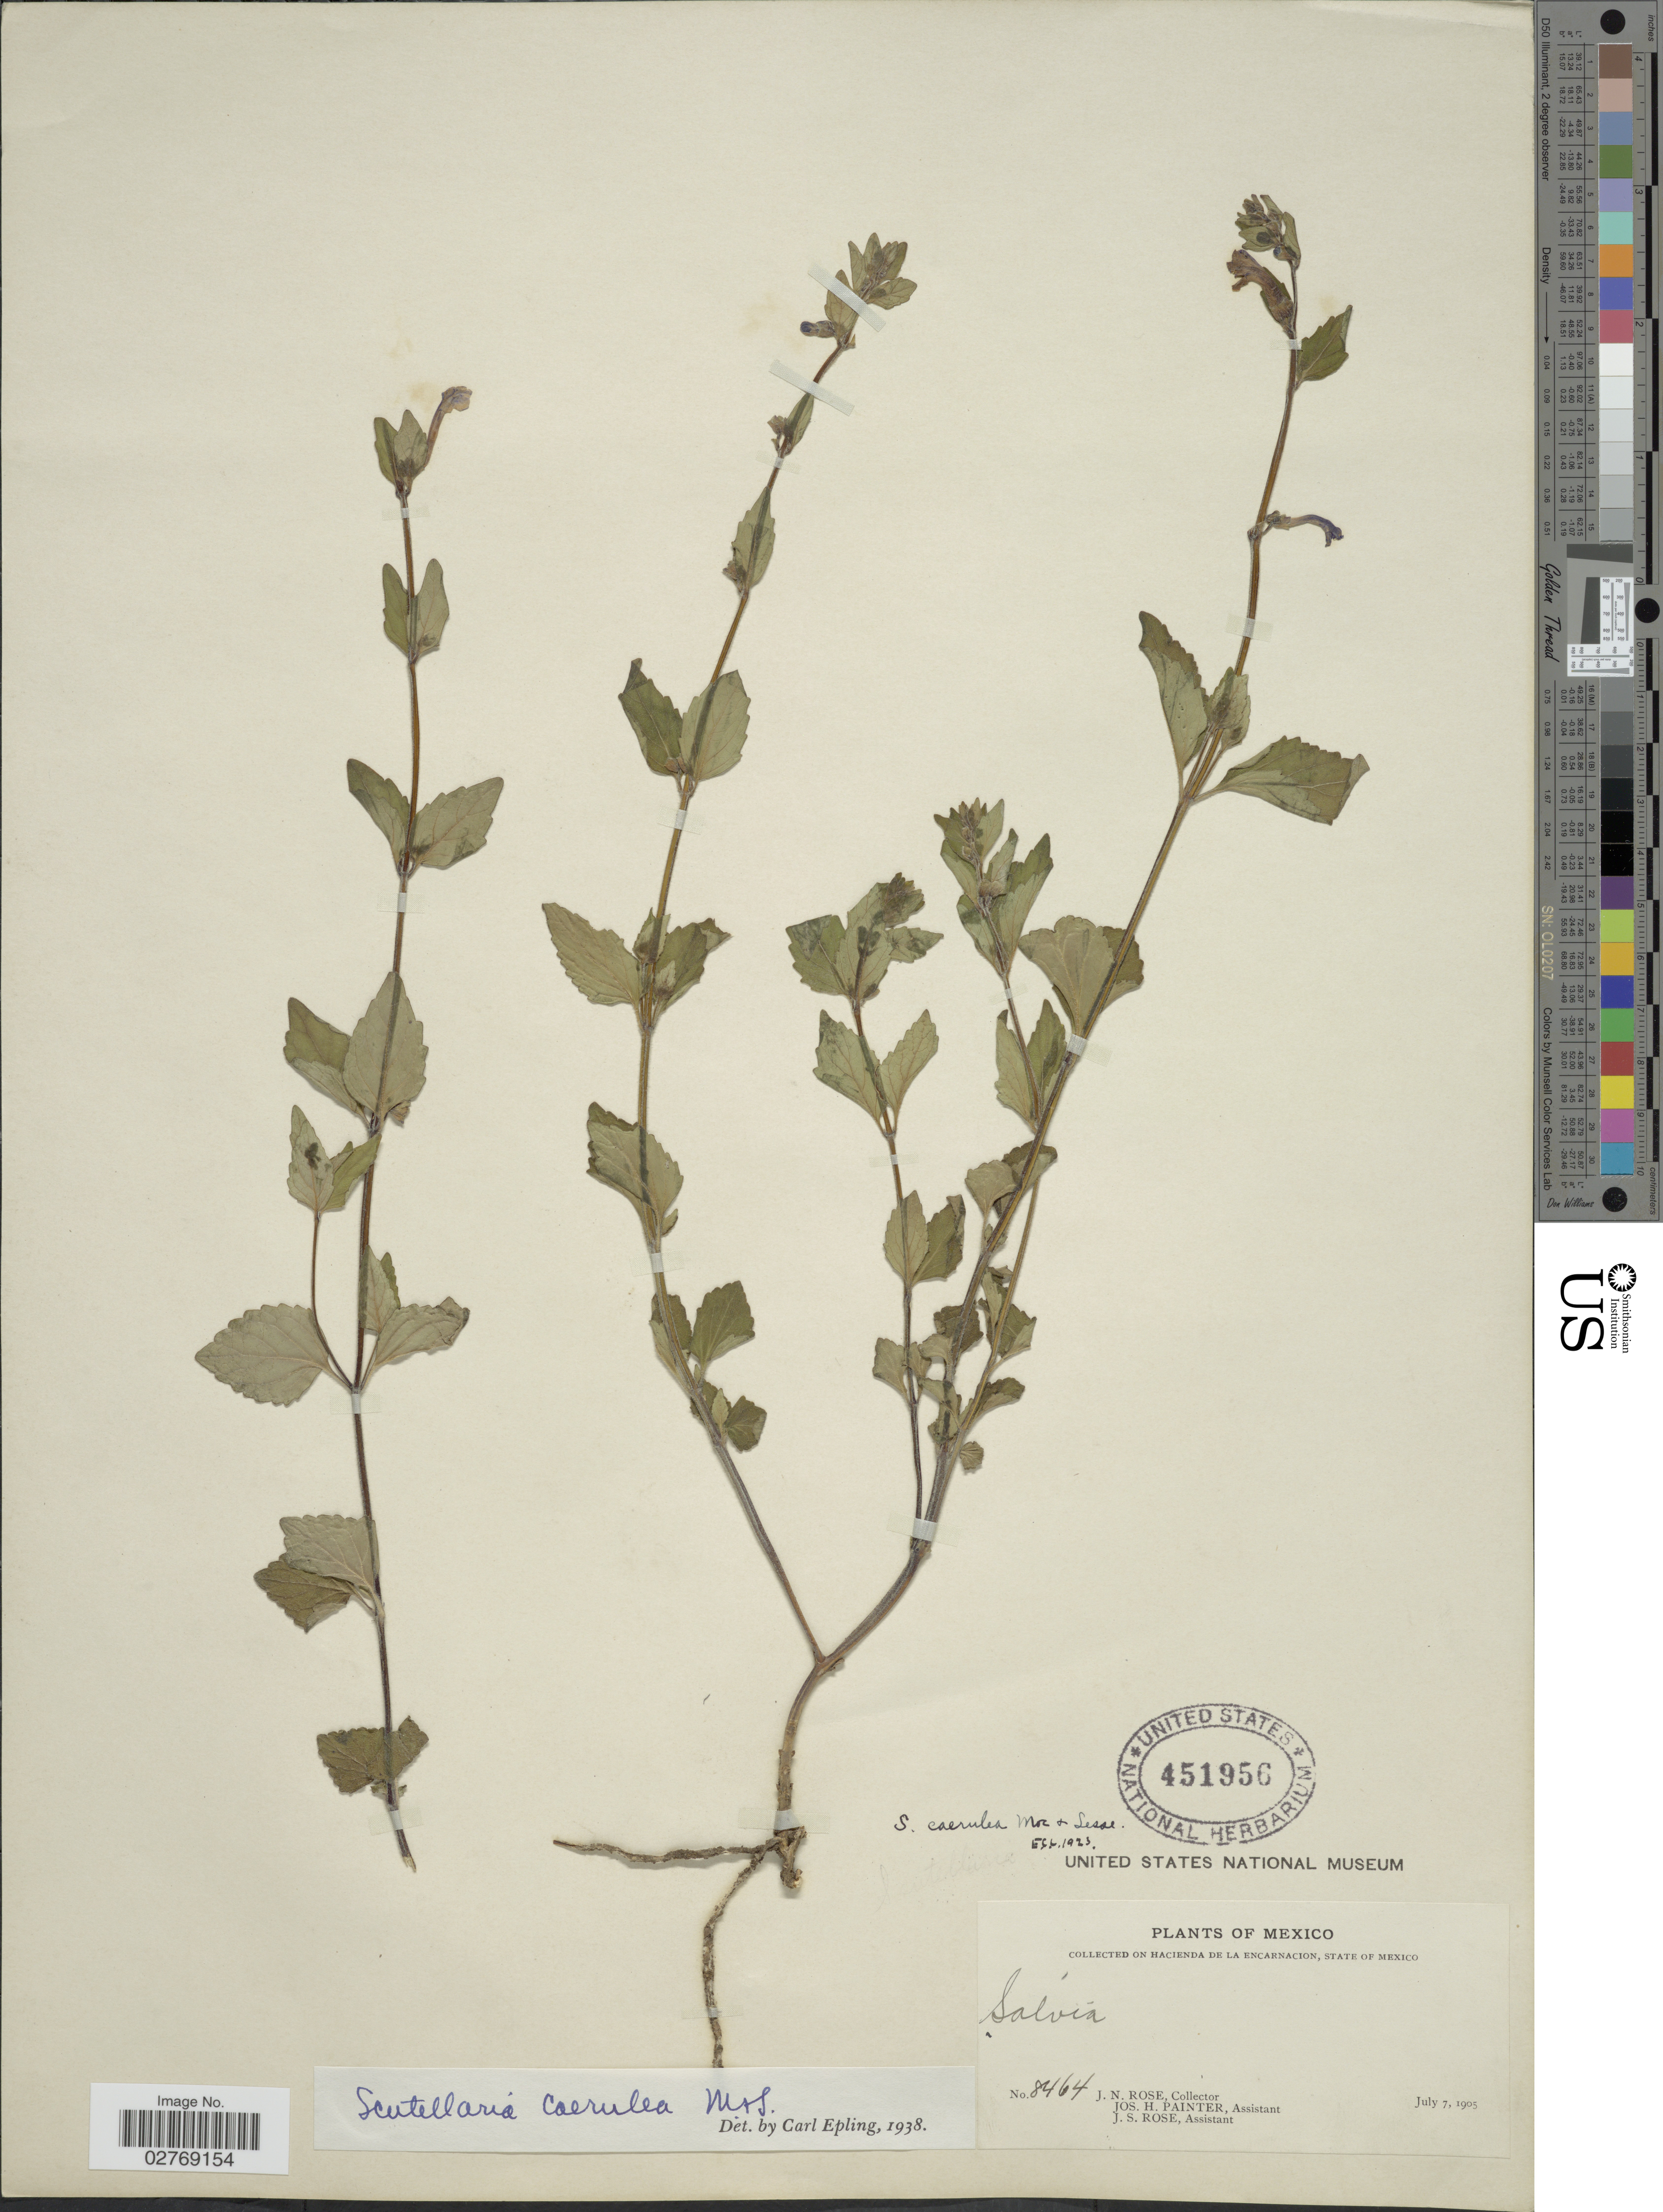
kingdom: Plantae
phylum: Tracheophyta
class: Magnoliopsida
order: Lamiales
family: Lamiaceae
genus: Scutellaria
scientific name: Scutellaria dumetorum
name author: Schltdl.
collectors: J. N. Rose, J. H. Painter & J. S. Rose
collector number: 8464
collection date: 1905-07-07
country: Mexico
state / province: México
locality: On hacienda de La Encarnacion.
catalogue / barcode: US 451956